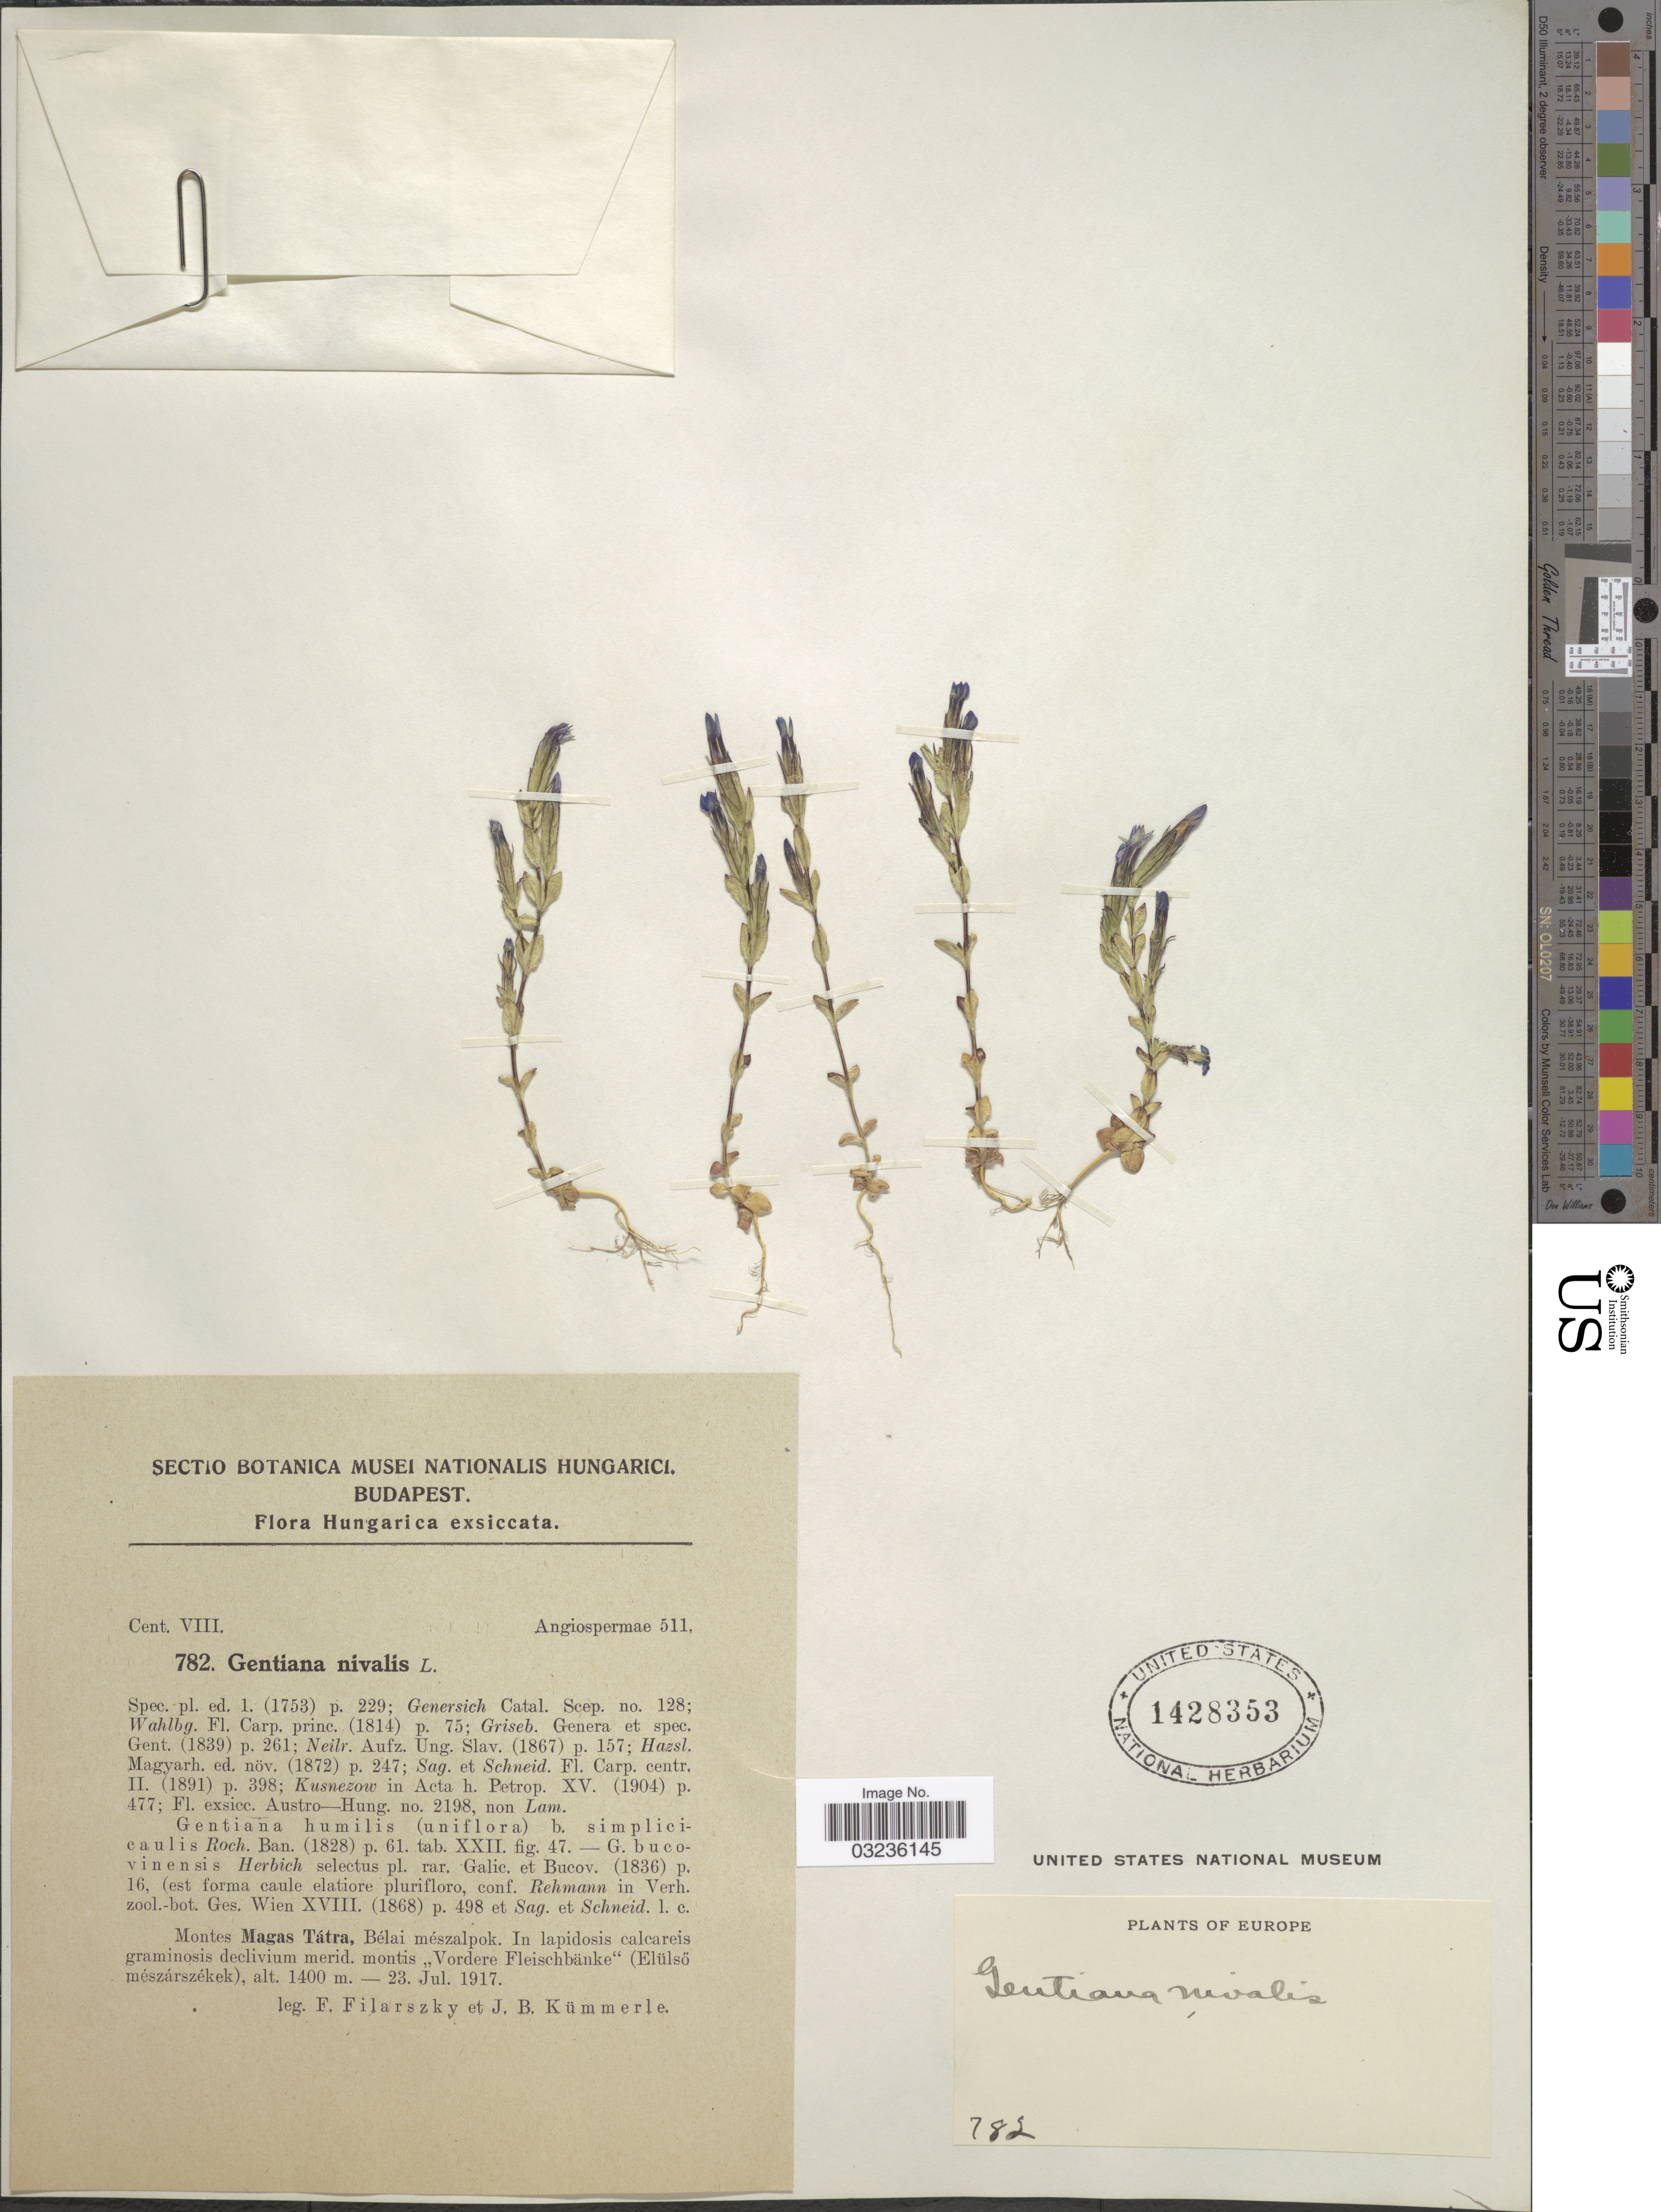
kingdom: Plantae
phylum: Tracheophyta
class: Magnoliopsida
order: Gentianales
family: Gentianaceae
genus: Gentiana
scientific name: Gentiana nivalis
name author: L.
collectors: F. Filarszky & J. Kummerle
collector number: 782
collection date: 1917-07-23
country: Hungary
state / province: Budapest, Capital District of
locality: Montes Magas Tatra, Bélai mészalpok, In lapidosis calcareis graminosis declivium merid. montis, "Vordere Fleischbänke"(Elülsomészárszékek).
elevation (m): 1400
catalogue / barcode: US 1428353